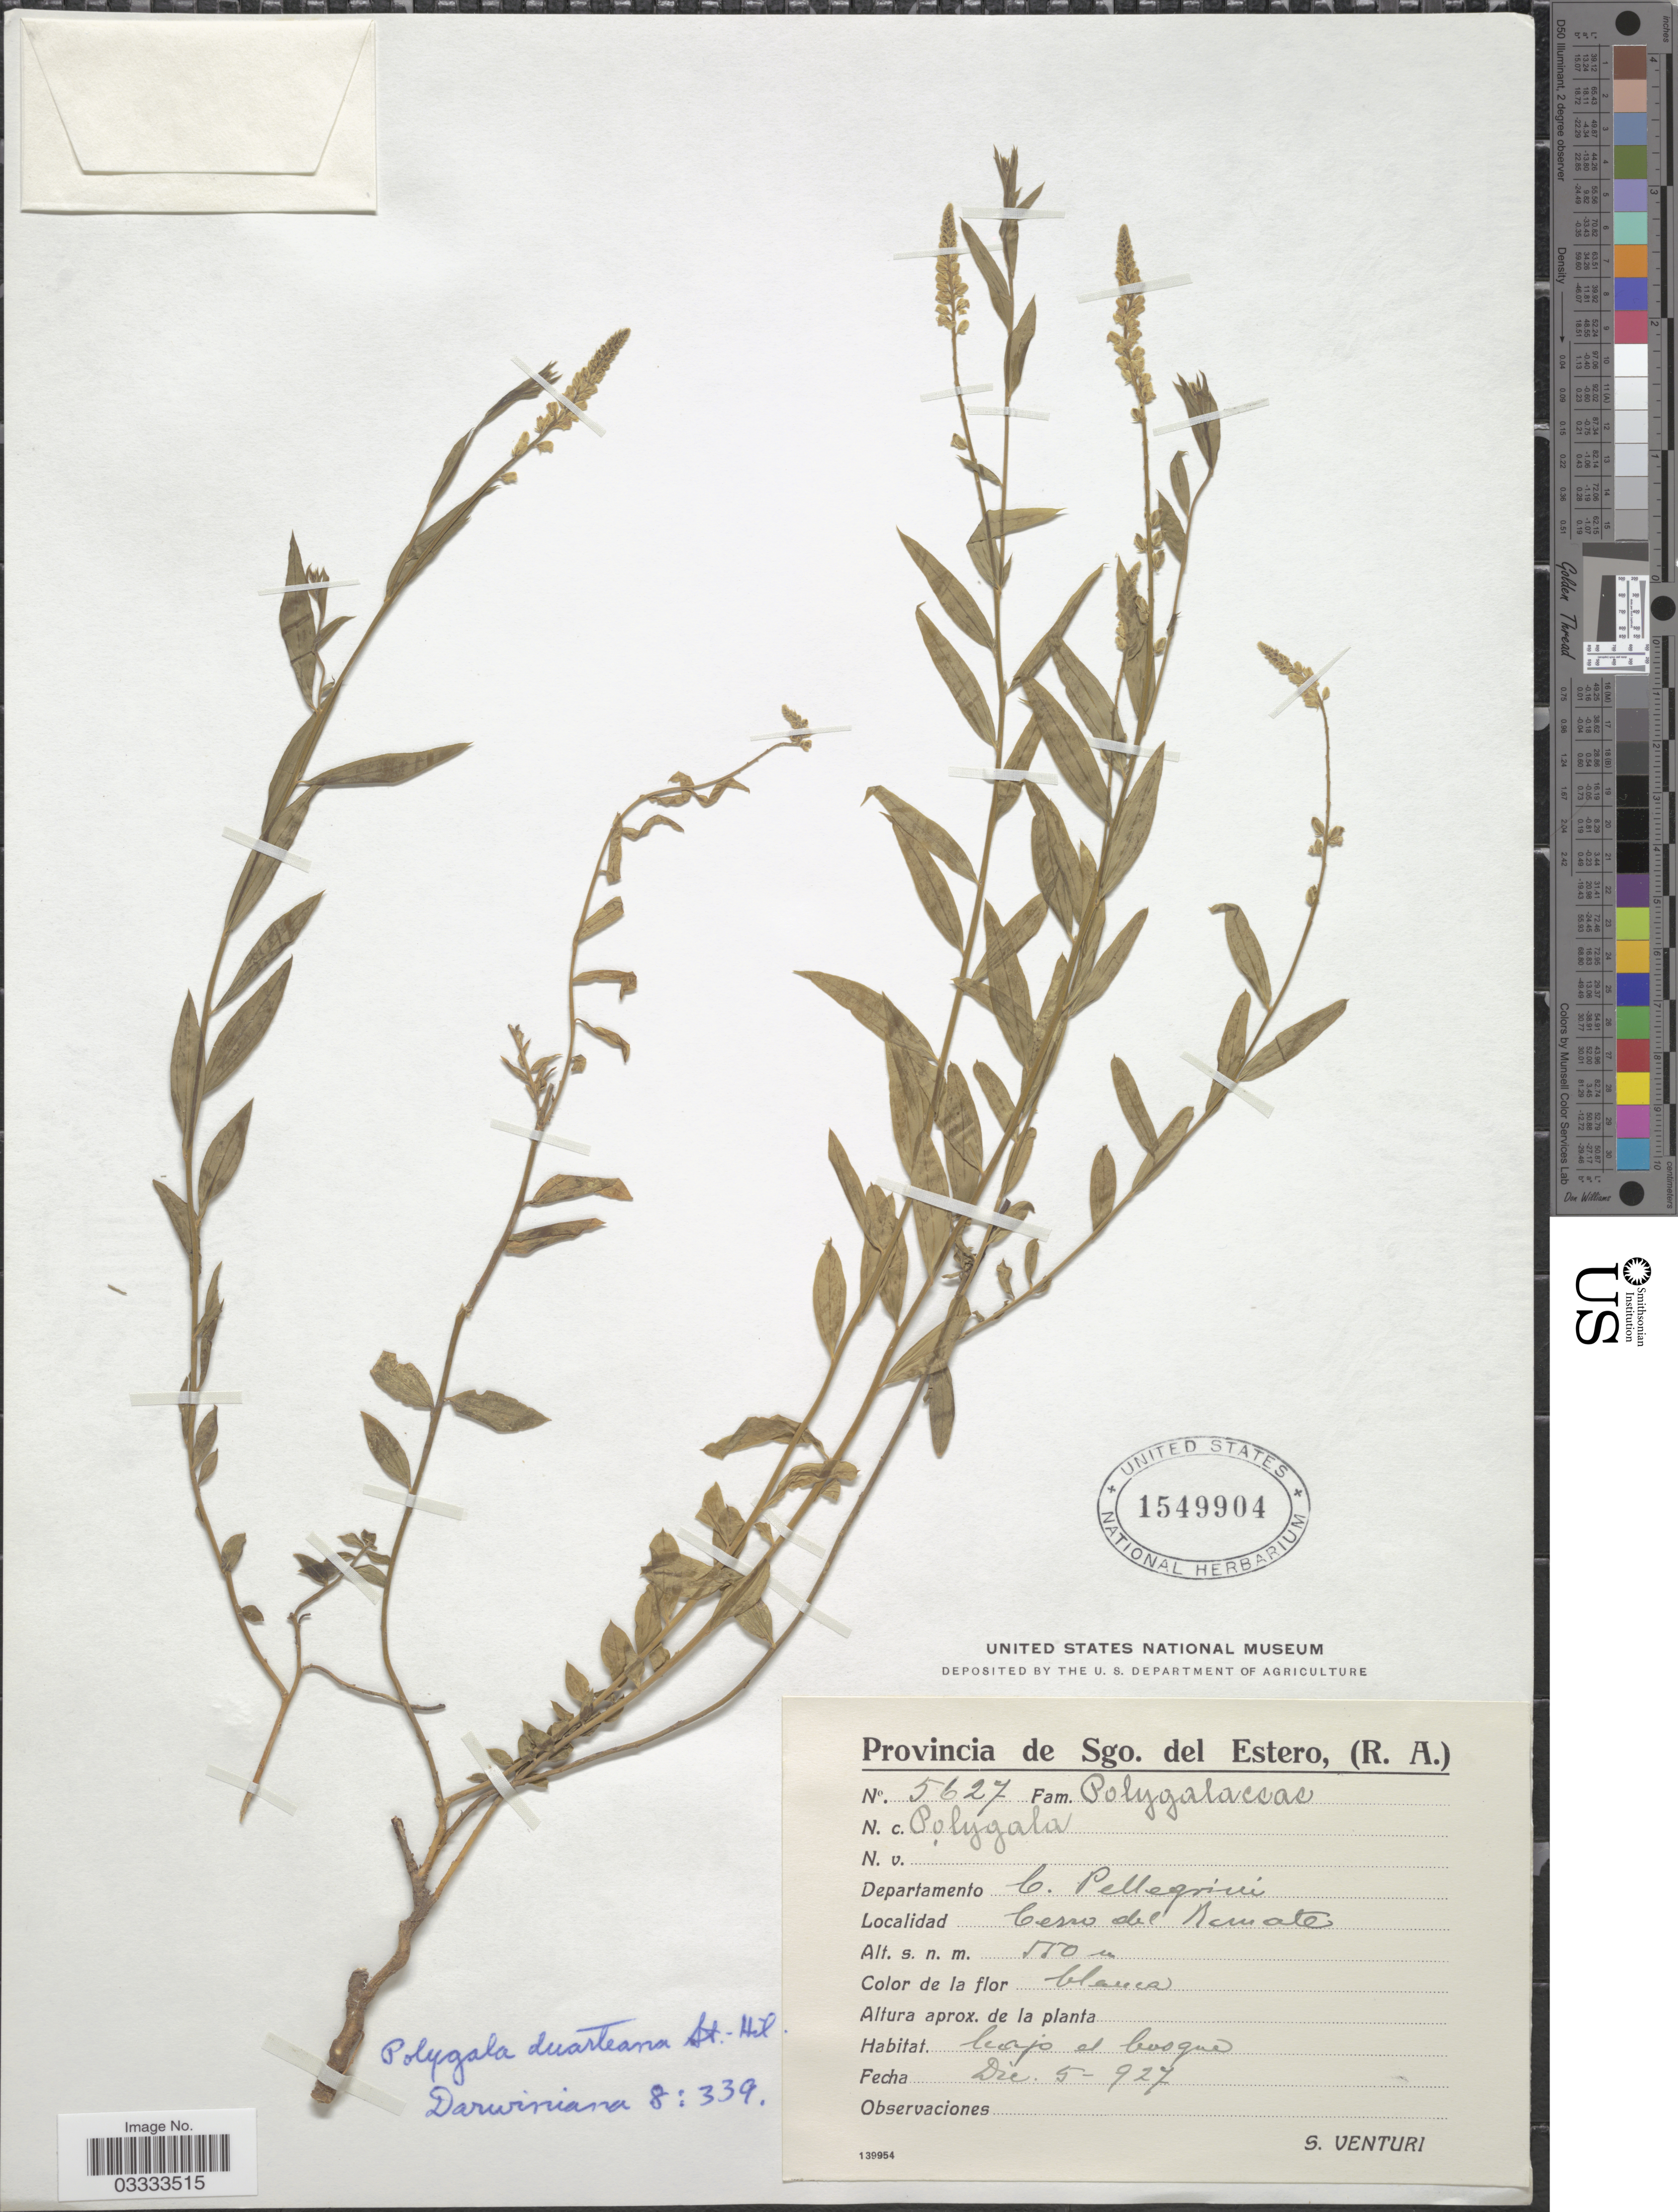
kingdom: Plantae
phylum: Tracheophyta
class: Magnoliopsida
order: Fabales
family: Polygalaceae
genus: Polygala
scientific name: Polygala duarteana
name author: A. St.-Hil. & Moq.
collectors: S. Venturi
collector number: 5627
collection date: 1927-12-05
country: Argentina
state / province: Santiago del Estero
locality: Departamento C. Pellegrini. Cerro del Remate.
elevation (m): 550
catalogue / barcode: US 1549904